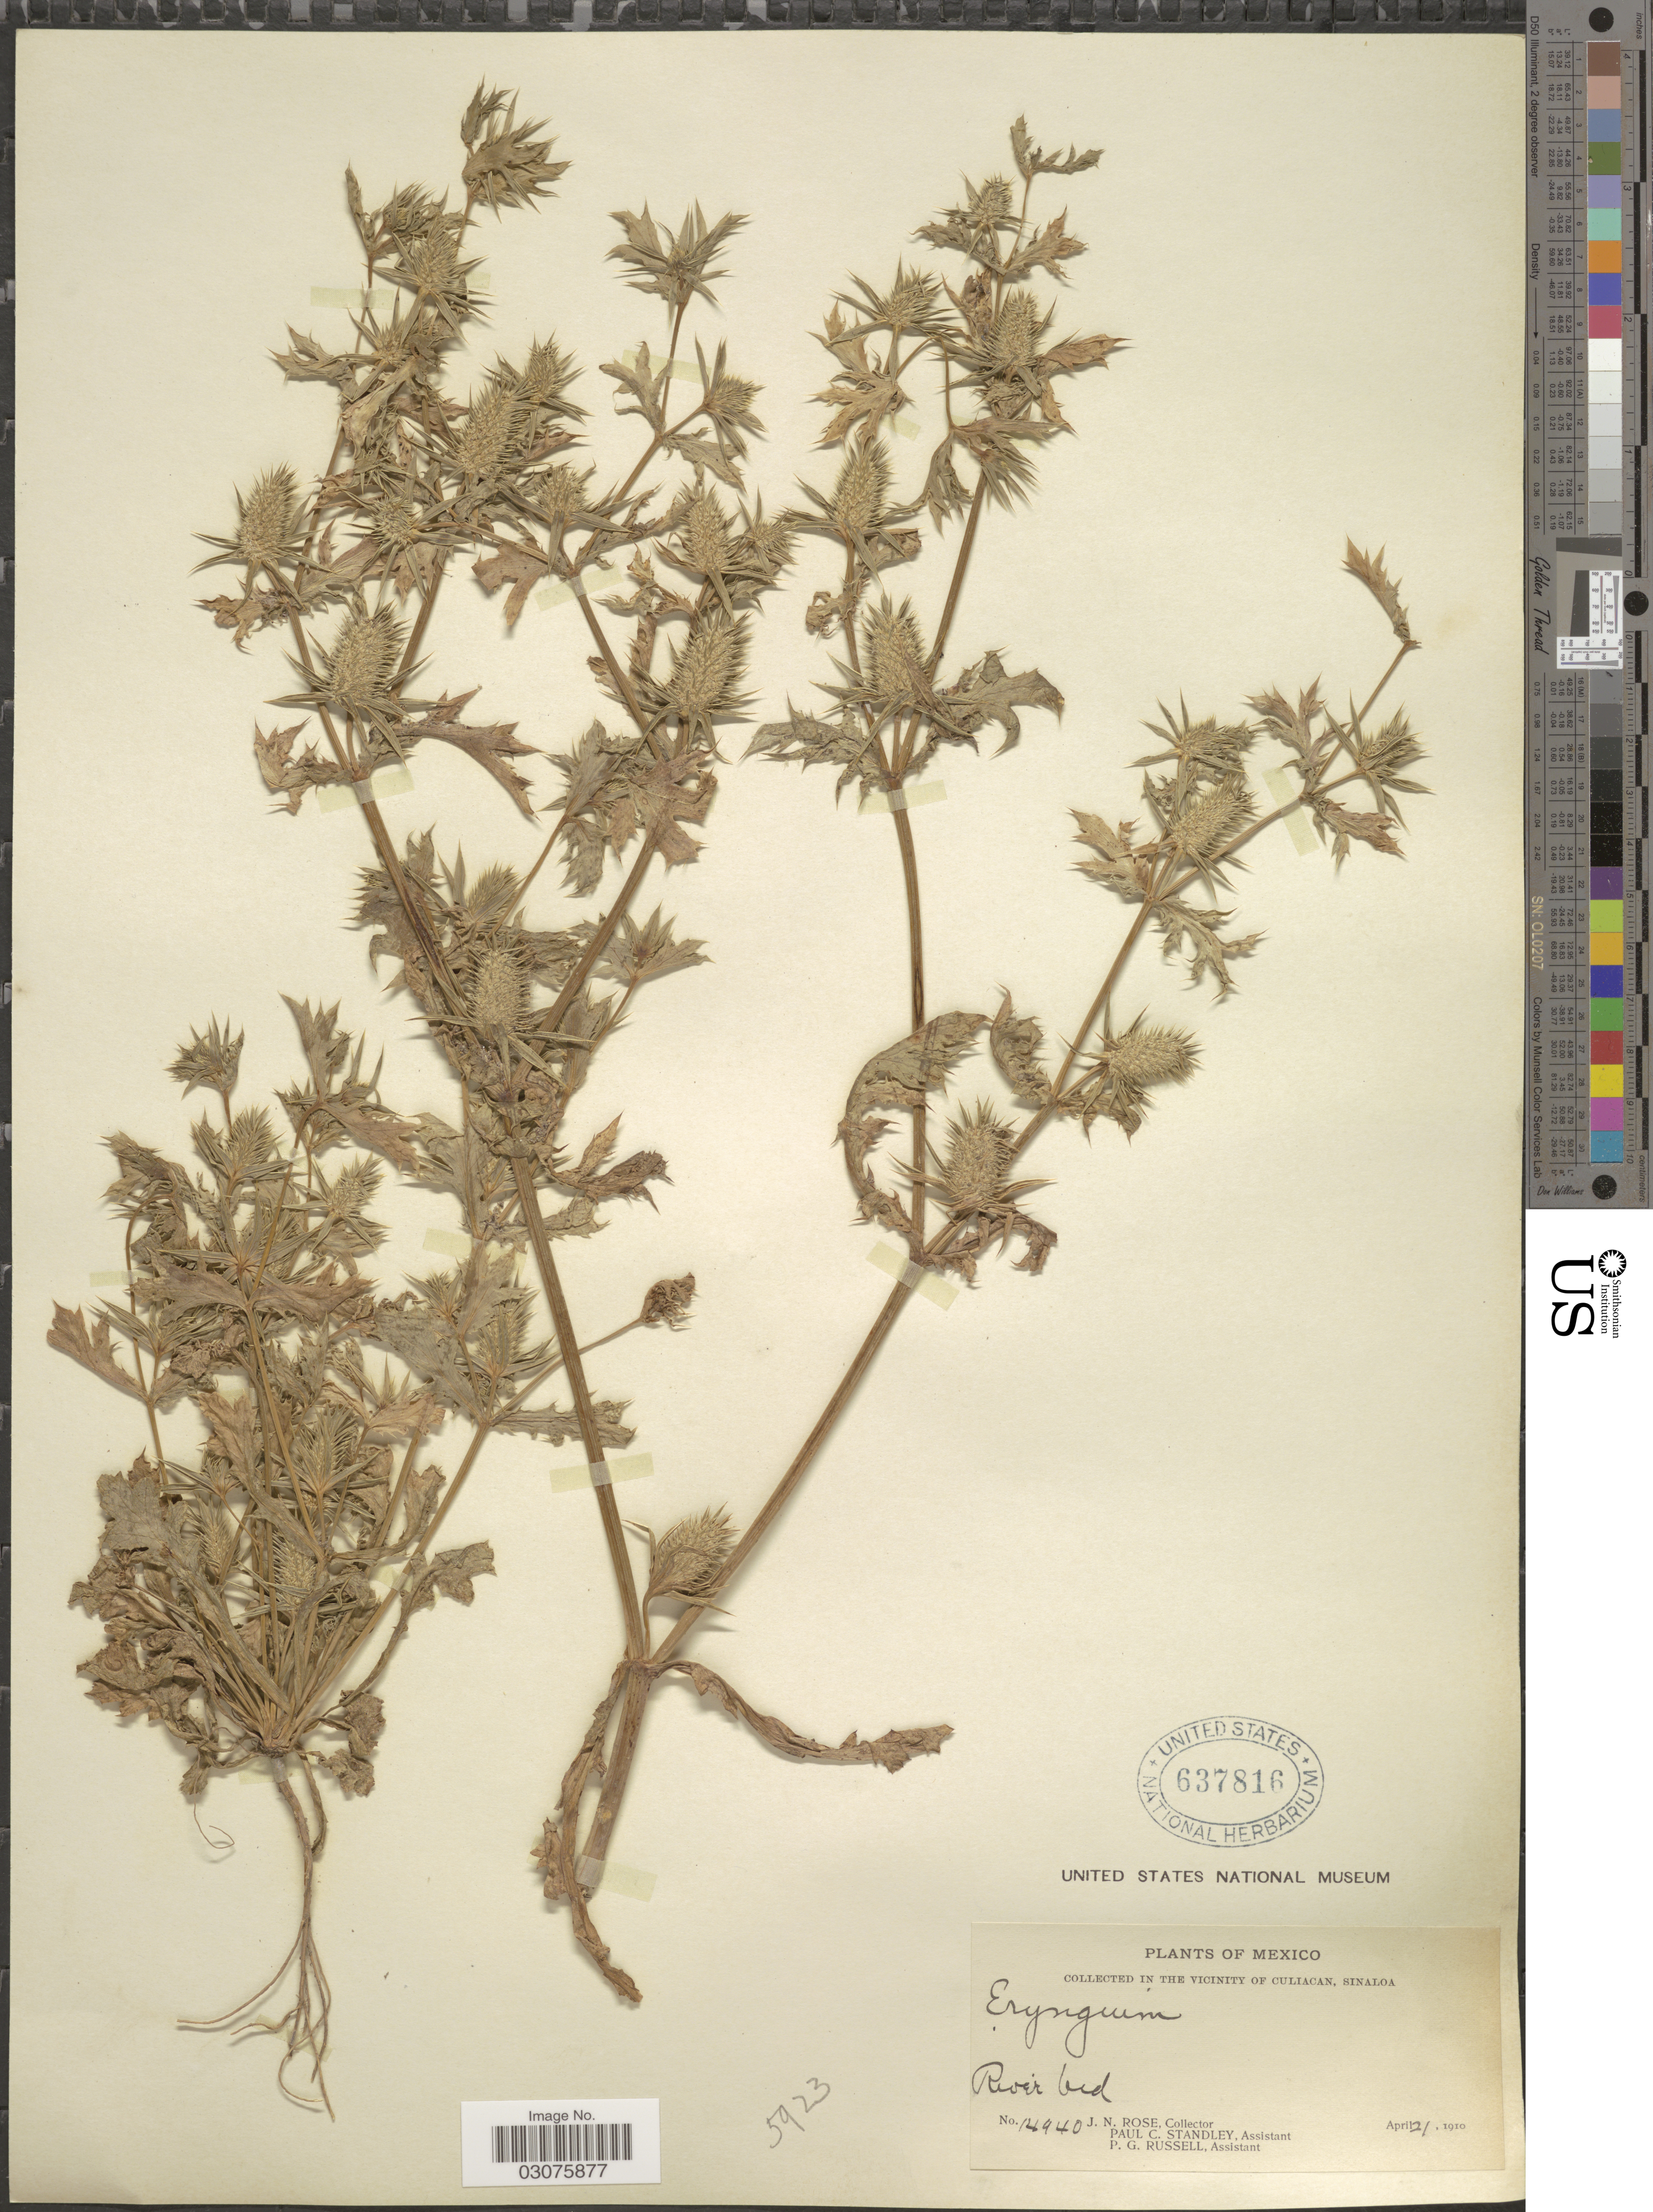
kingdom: Plantae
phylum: Tracheophyta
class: Magnoliopsida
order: Apiales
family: Apiaceae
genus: Eryngium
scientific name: Eryngium nasturtiifolium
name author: Juss. ex F. Delaroche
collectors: J. N. Rose, P. C. Standley & P. G. Russell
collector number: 14940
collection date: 1910-04-21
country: Mexico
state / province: Sinaloa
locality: Collected in the Vicinity of Culiacan, Sinaloa. River bed.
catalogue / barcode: US 637816